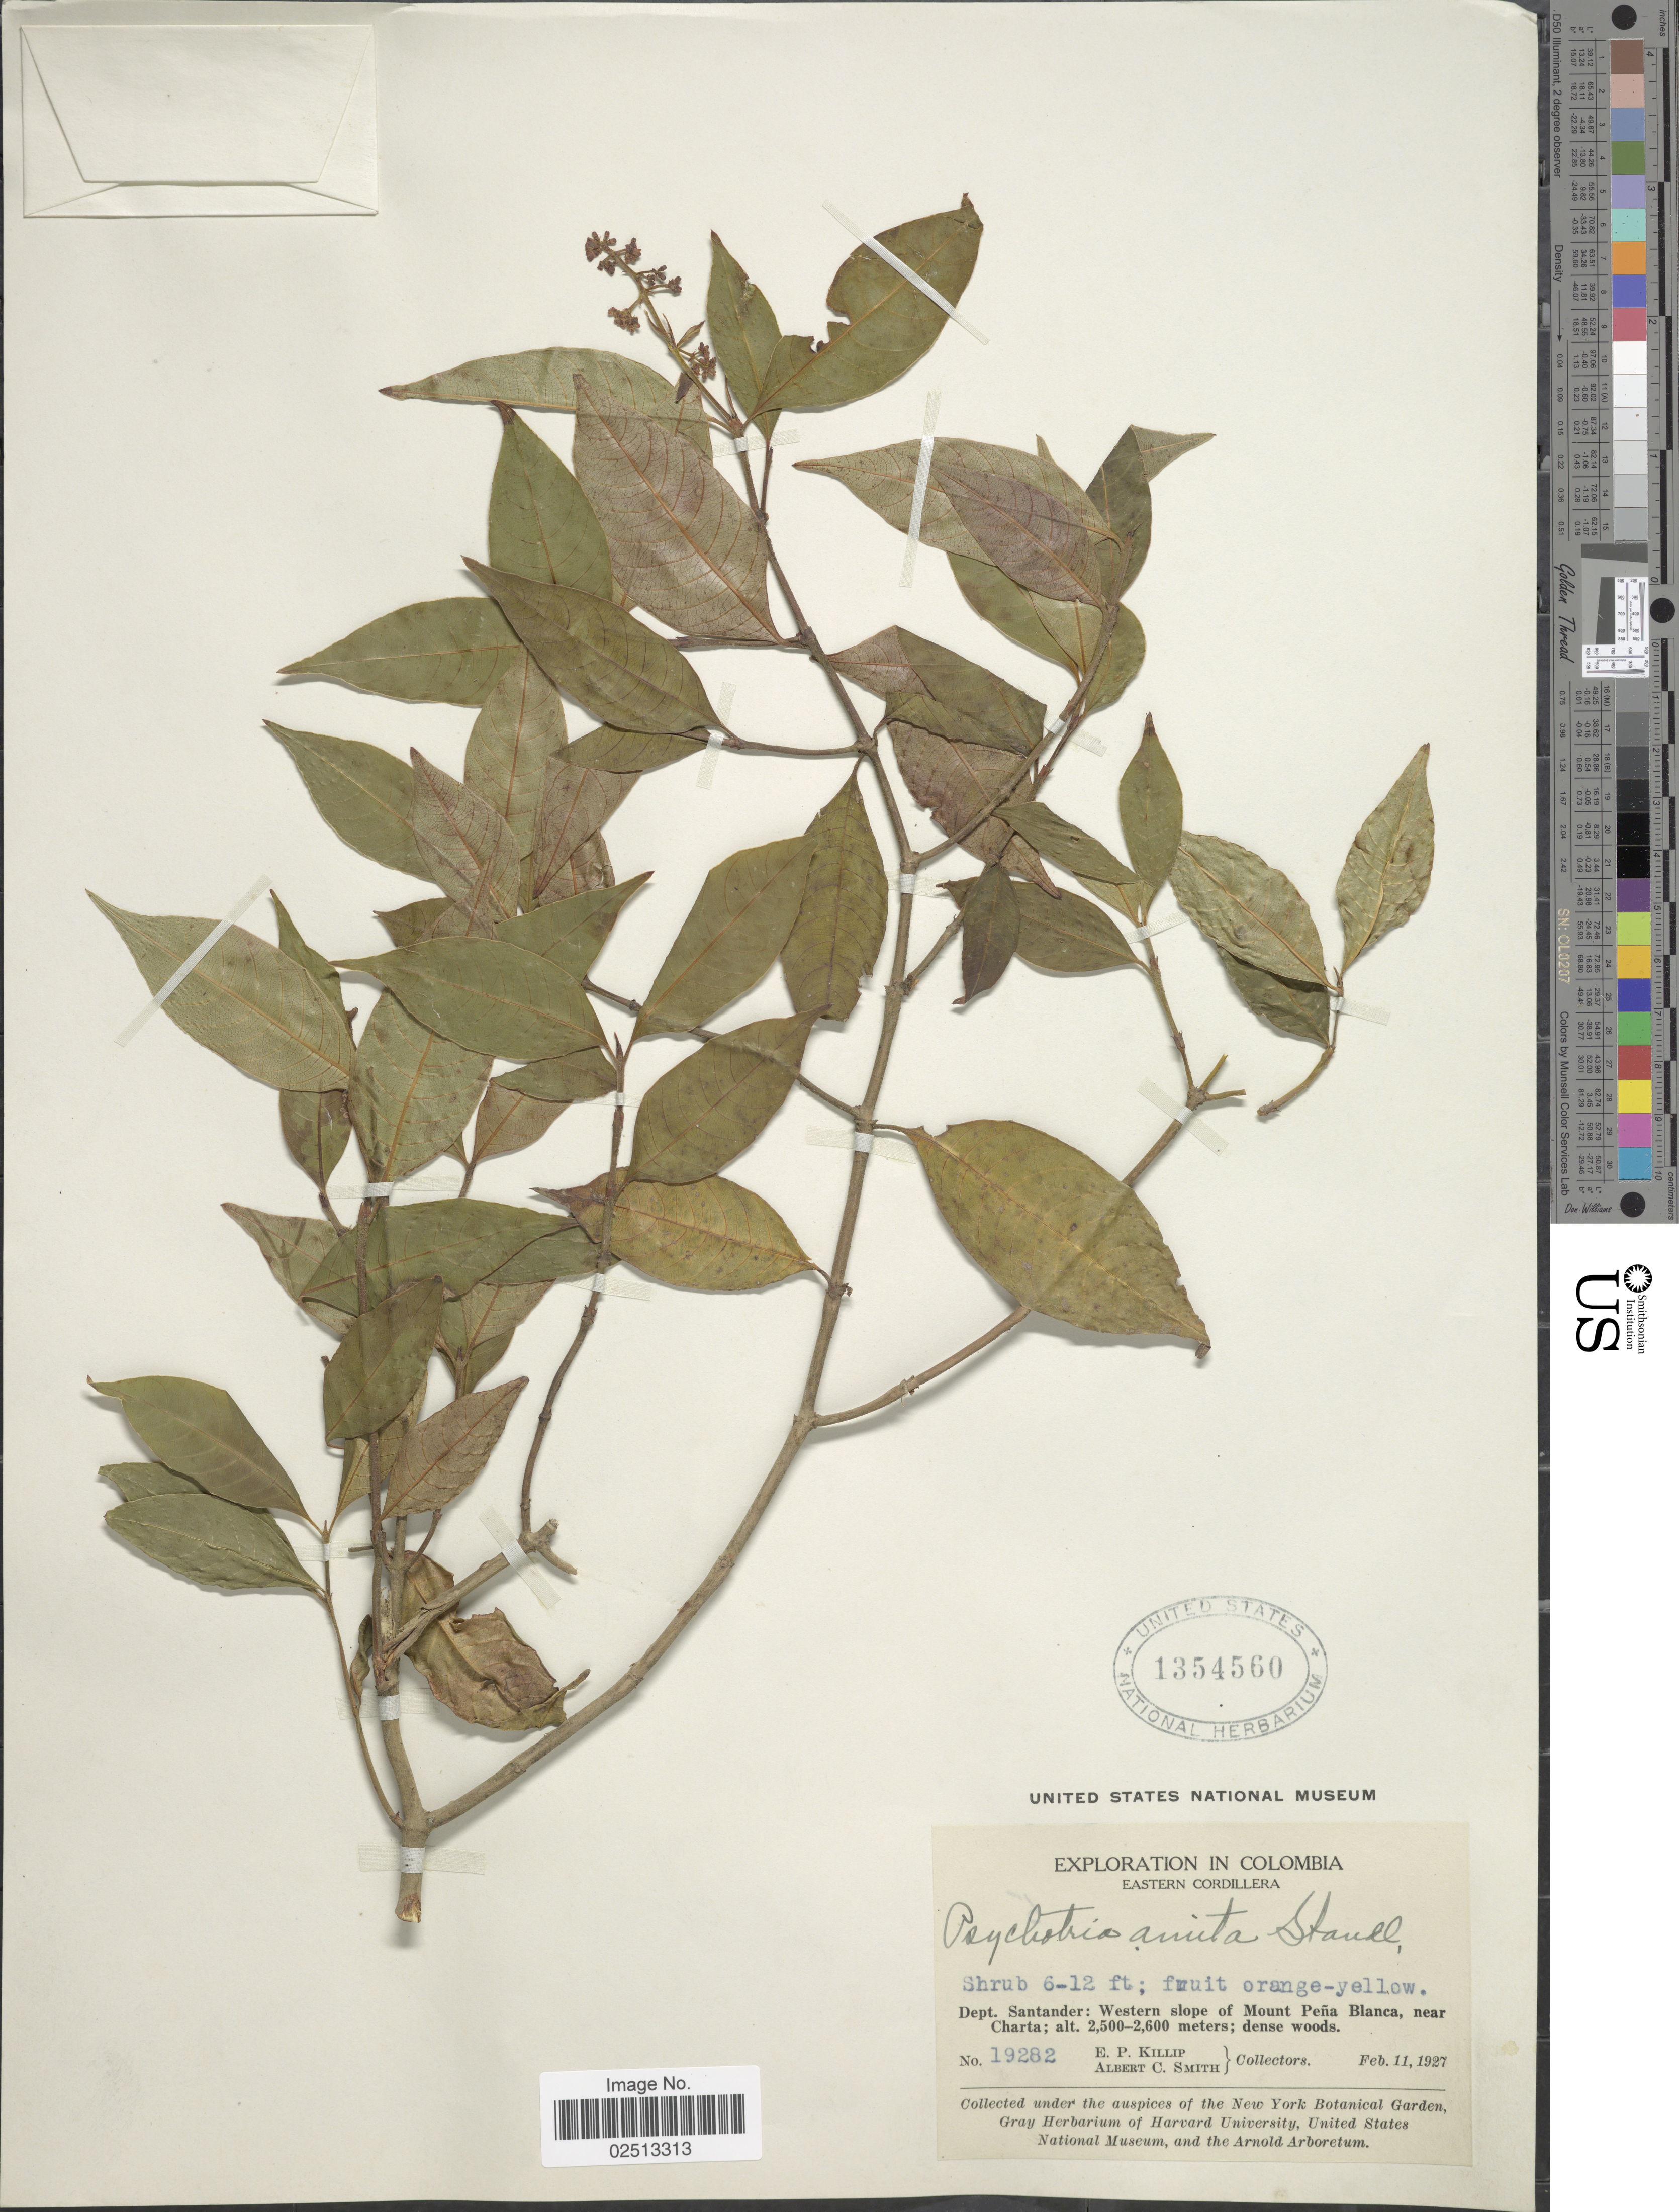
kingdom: Plantae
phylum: Tracheophyta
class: Magnoliopsida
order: Gentianales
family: Rubiaceae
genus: Psychotria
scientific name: Psychotria amita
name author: Standl.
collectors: E. P. Killip & A. C. Smith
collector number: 19282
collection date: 1927-02-11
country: Colombia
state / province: Santander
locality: Dept. Santander: Western slope of Mount Pena Blanca, near Charta.Eastern Cordillera.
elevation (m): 2500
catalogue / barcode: US 1354560